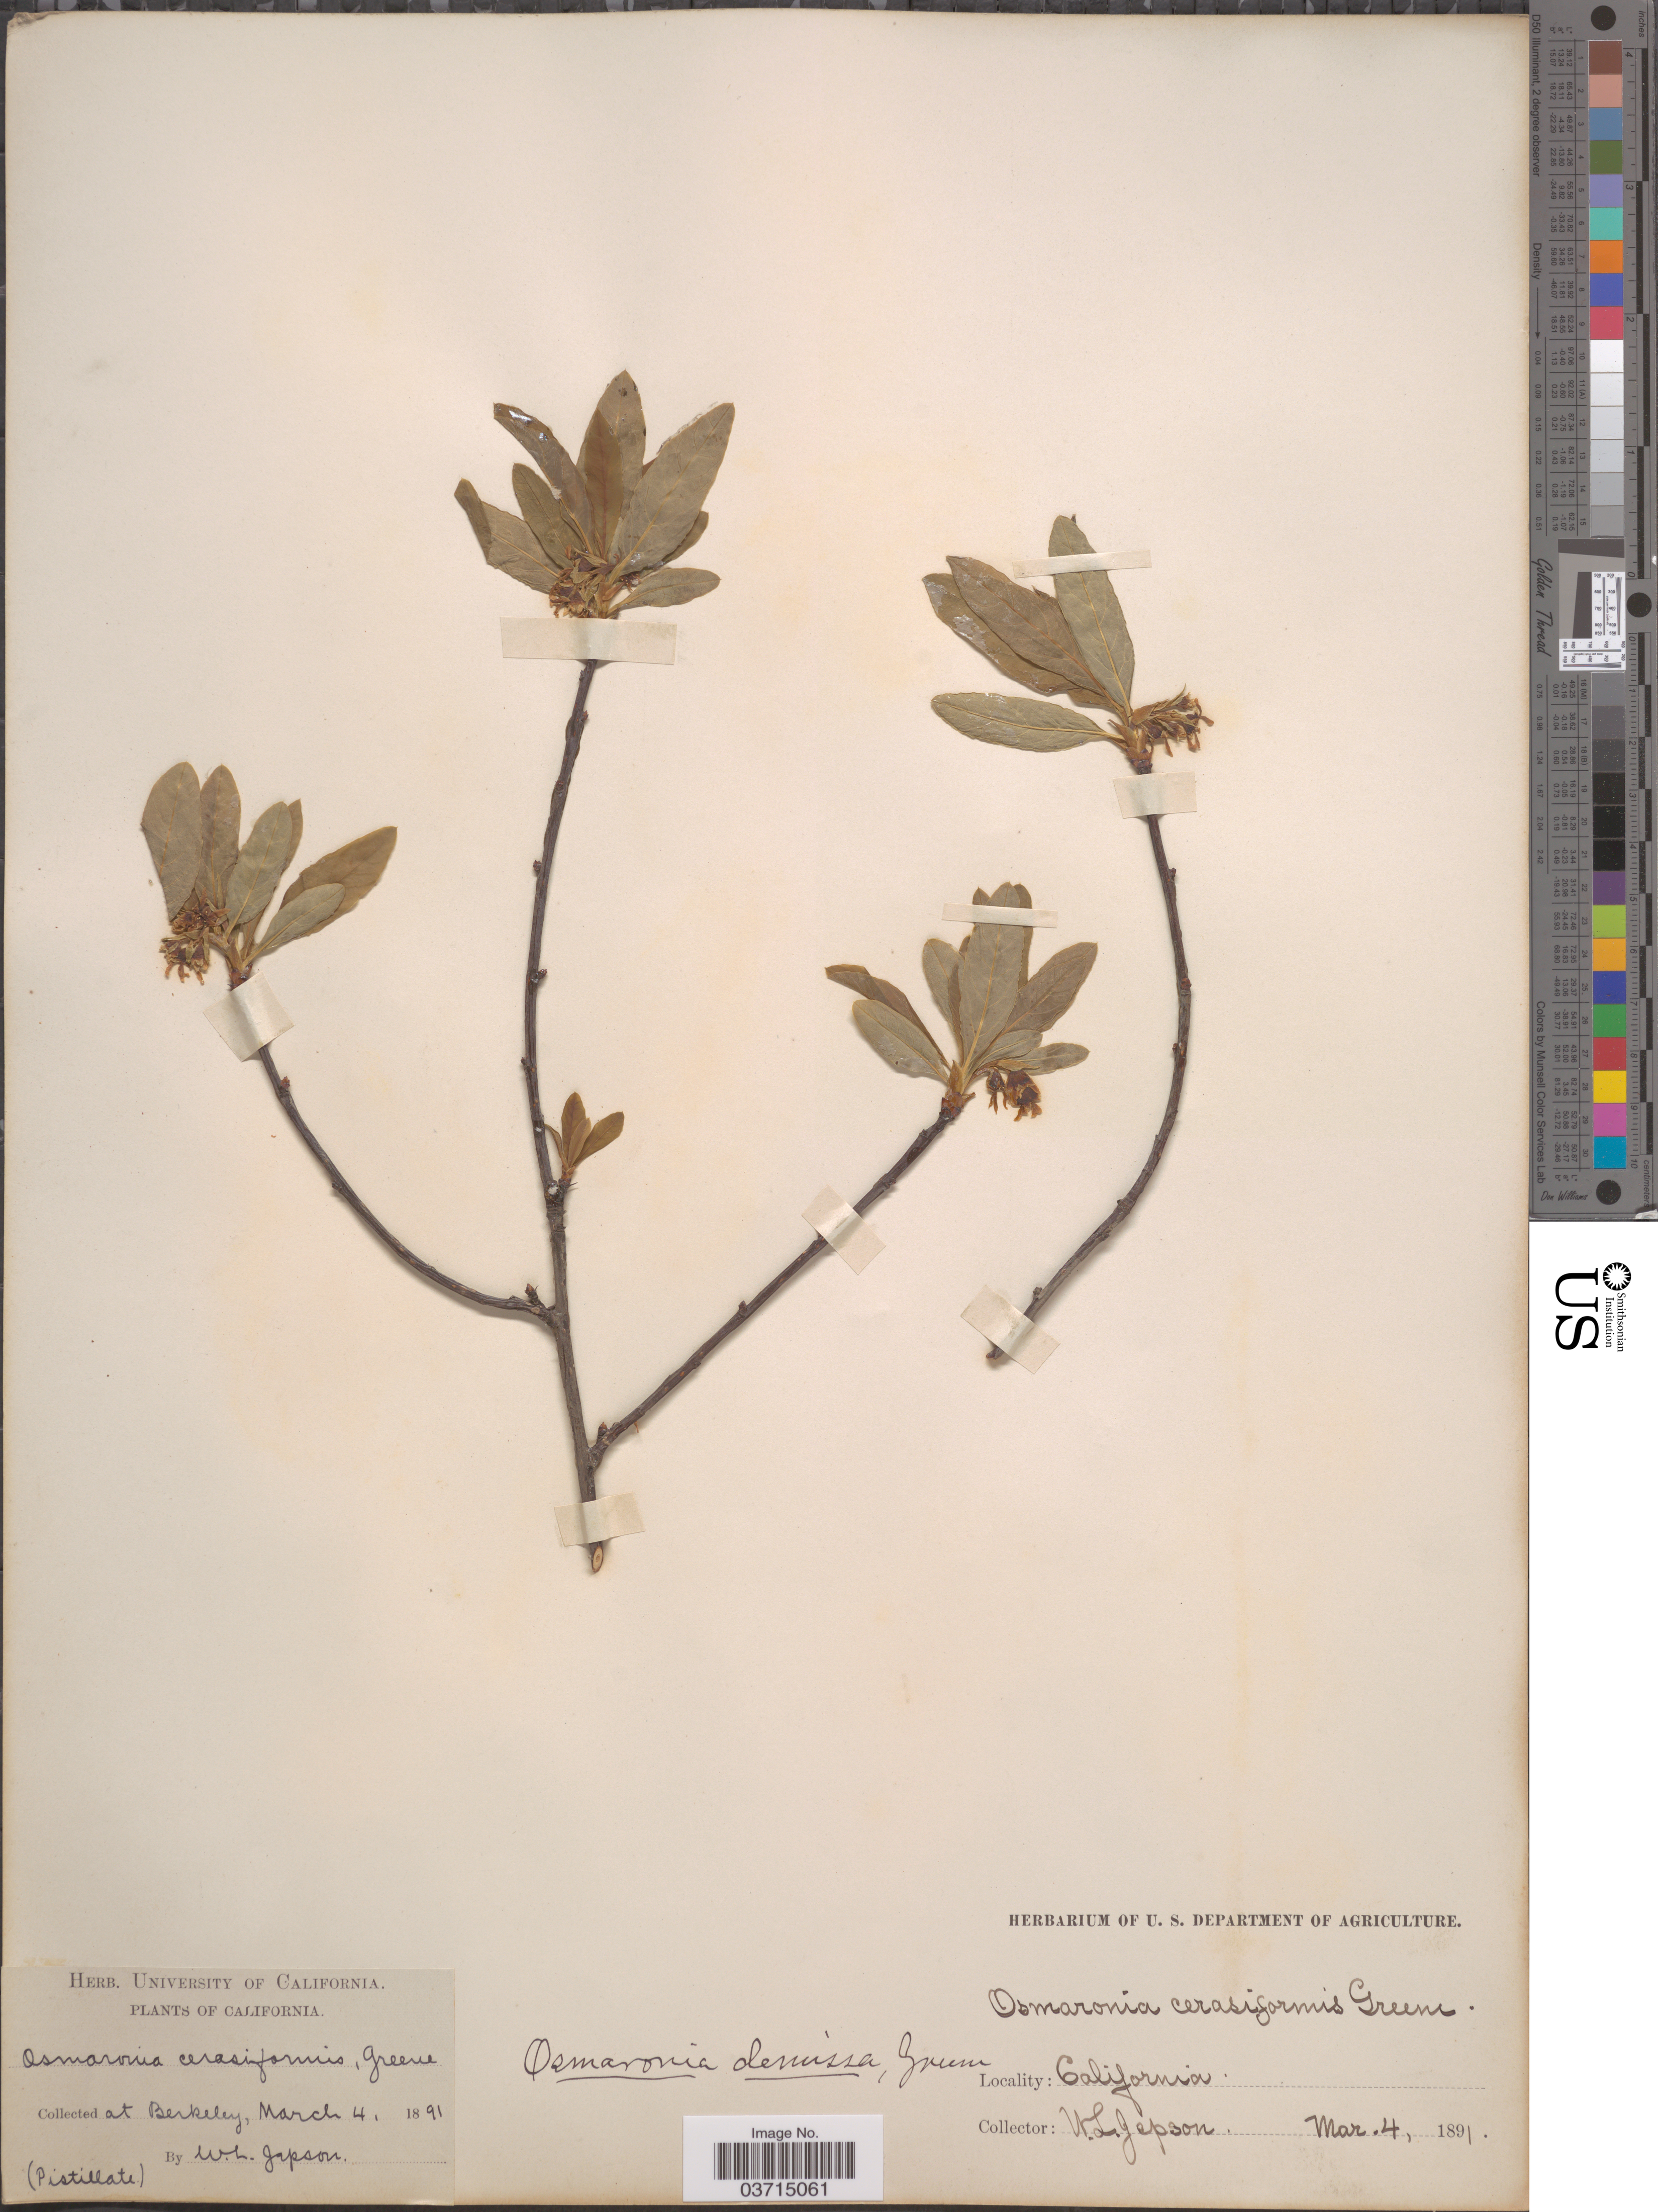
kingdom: Plantae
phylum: Tracheophyta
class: Magnoliopsida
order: Rosales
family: Rosaceae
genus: Oemleria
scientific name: Oemleria cerasiformis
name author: (Torr. & A. Gray ex Hook. & Arn.) J.W. Landon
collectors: W. L. Jepson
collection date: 1891-03-04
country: United States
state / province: California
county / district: Alameda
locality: Berkeley.